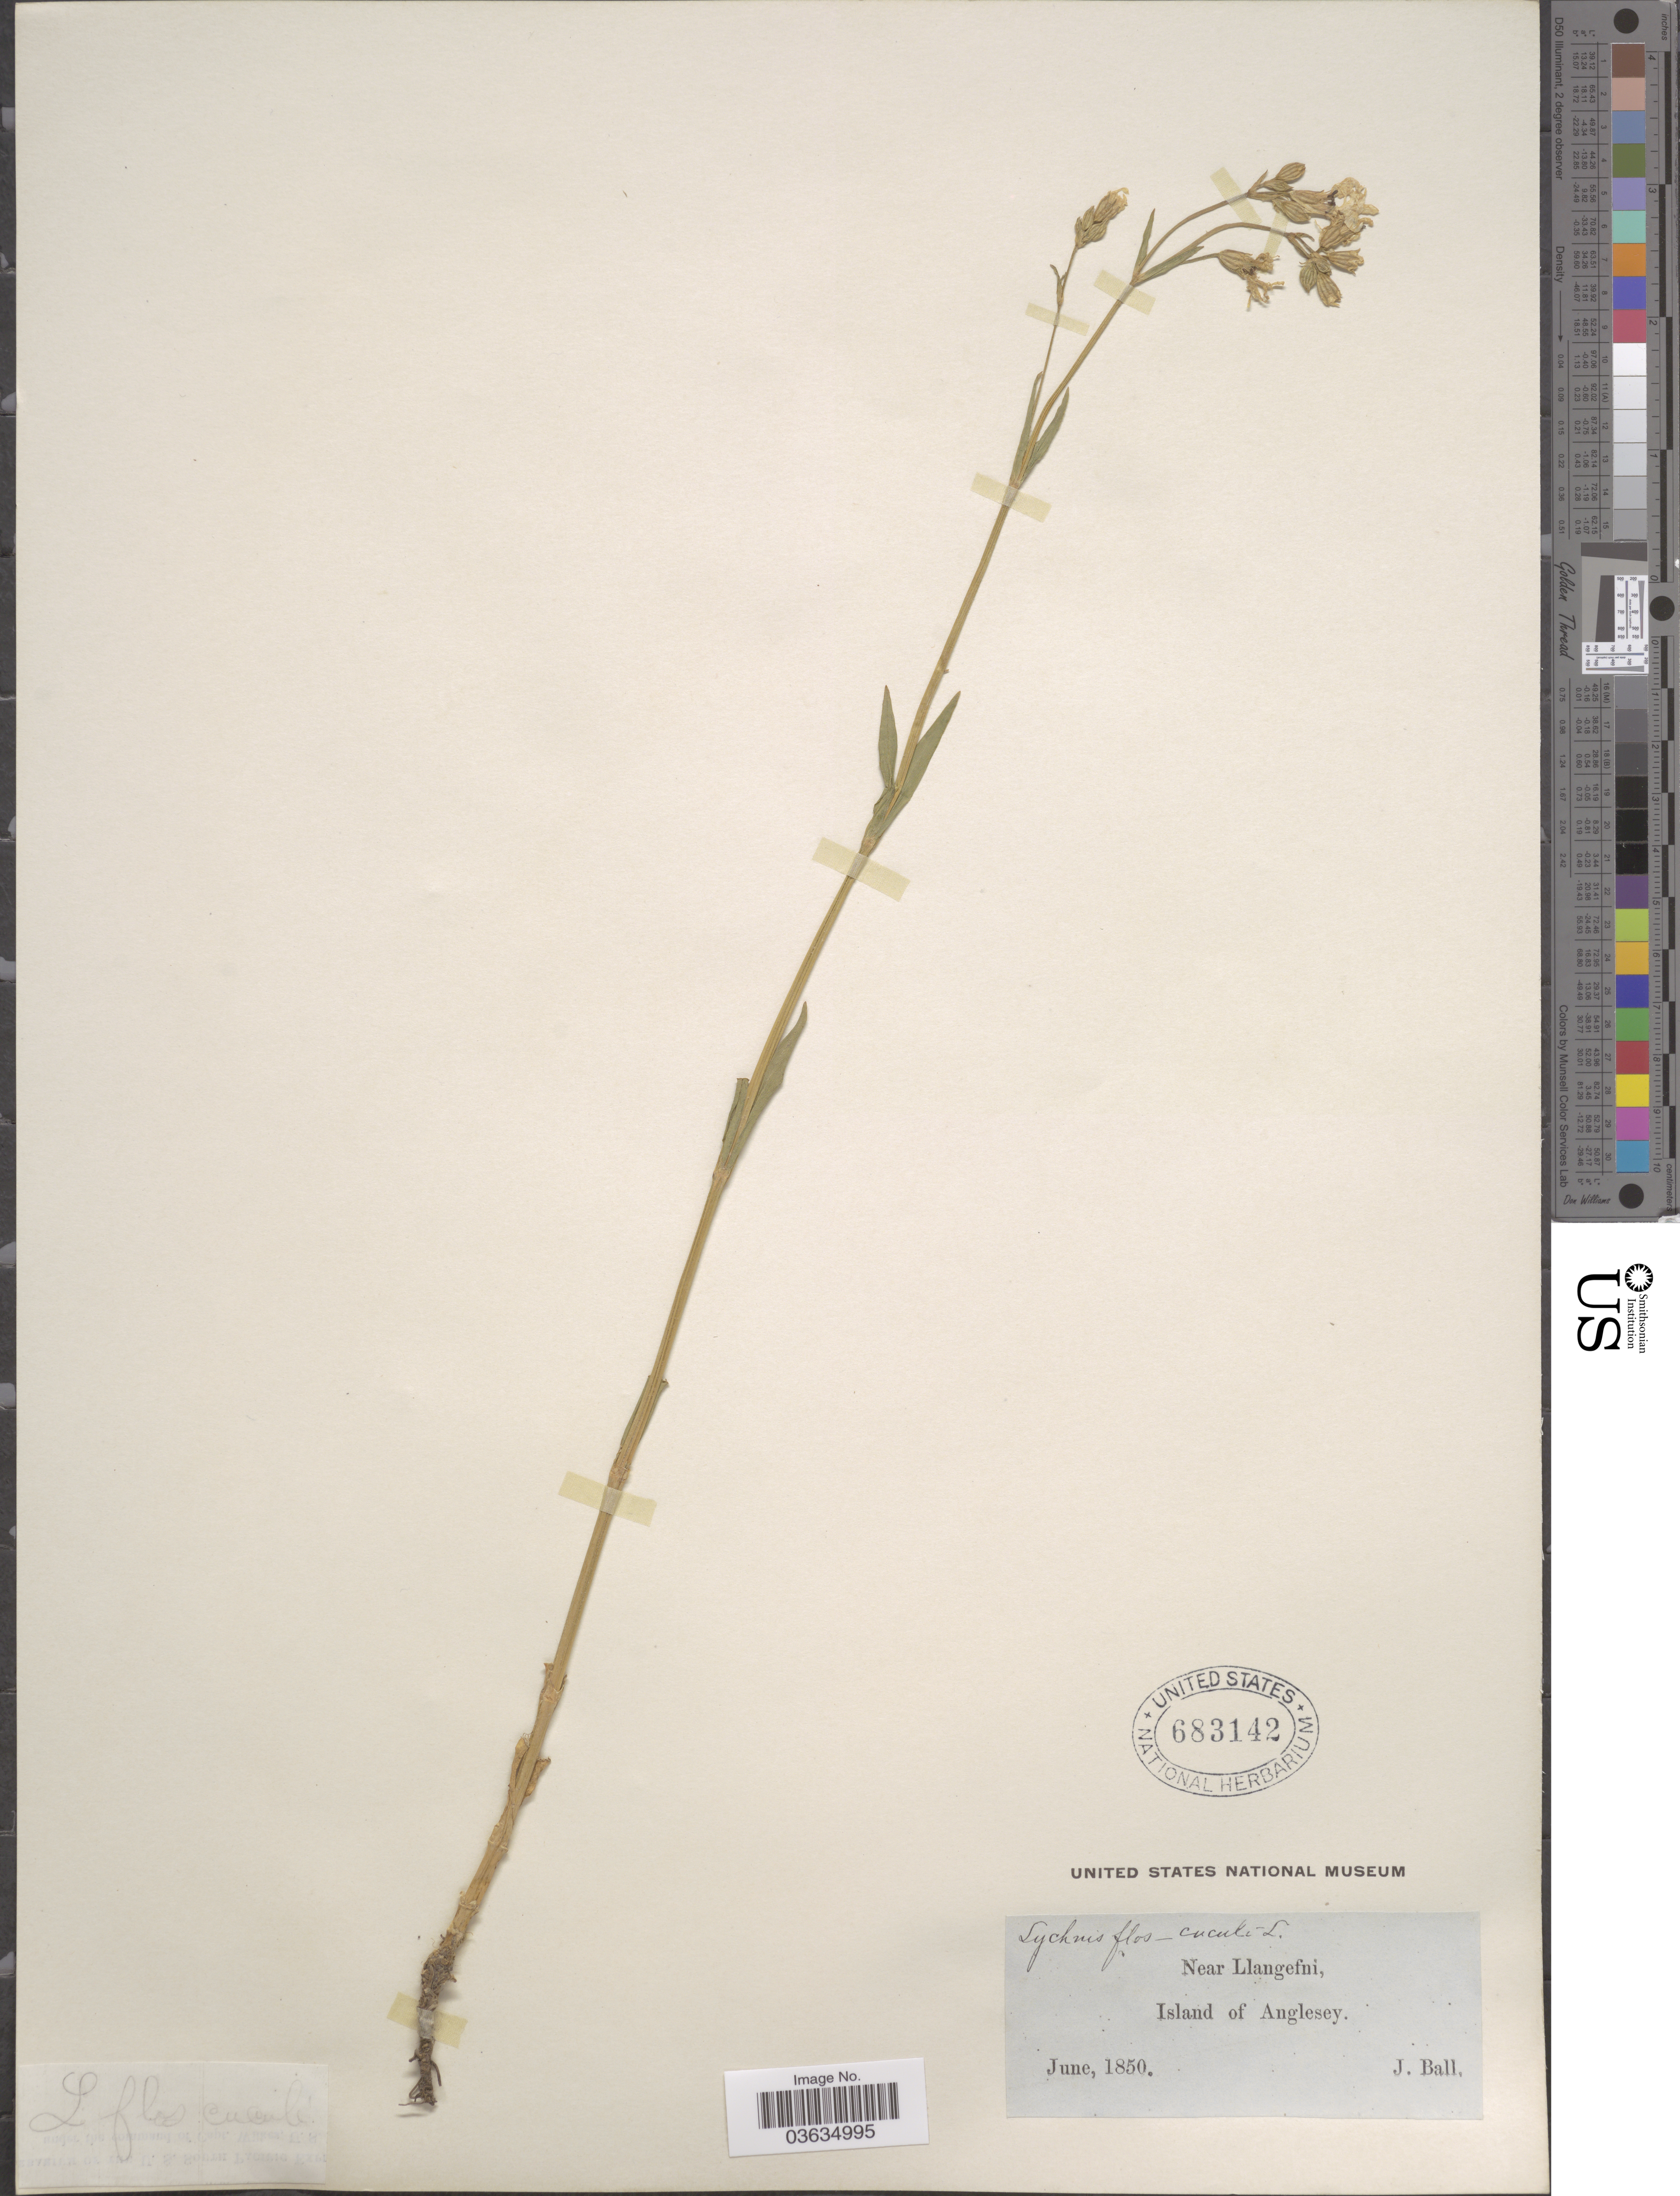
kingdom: Plantae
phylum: Tracheophyta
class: Magnoliopsida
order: Caryophyllales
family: Caryophyllaceae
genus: Silene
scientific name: Silene flos-cuculi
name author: (L.) Greuter & Burdet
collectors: J. Ball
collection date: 1850-06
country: United Kingdom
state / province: Wales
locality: Near Llangefni, Island of Anglesey.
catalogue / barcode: US 683142